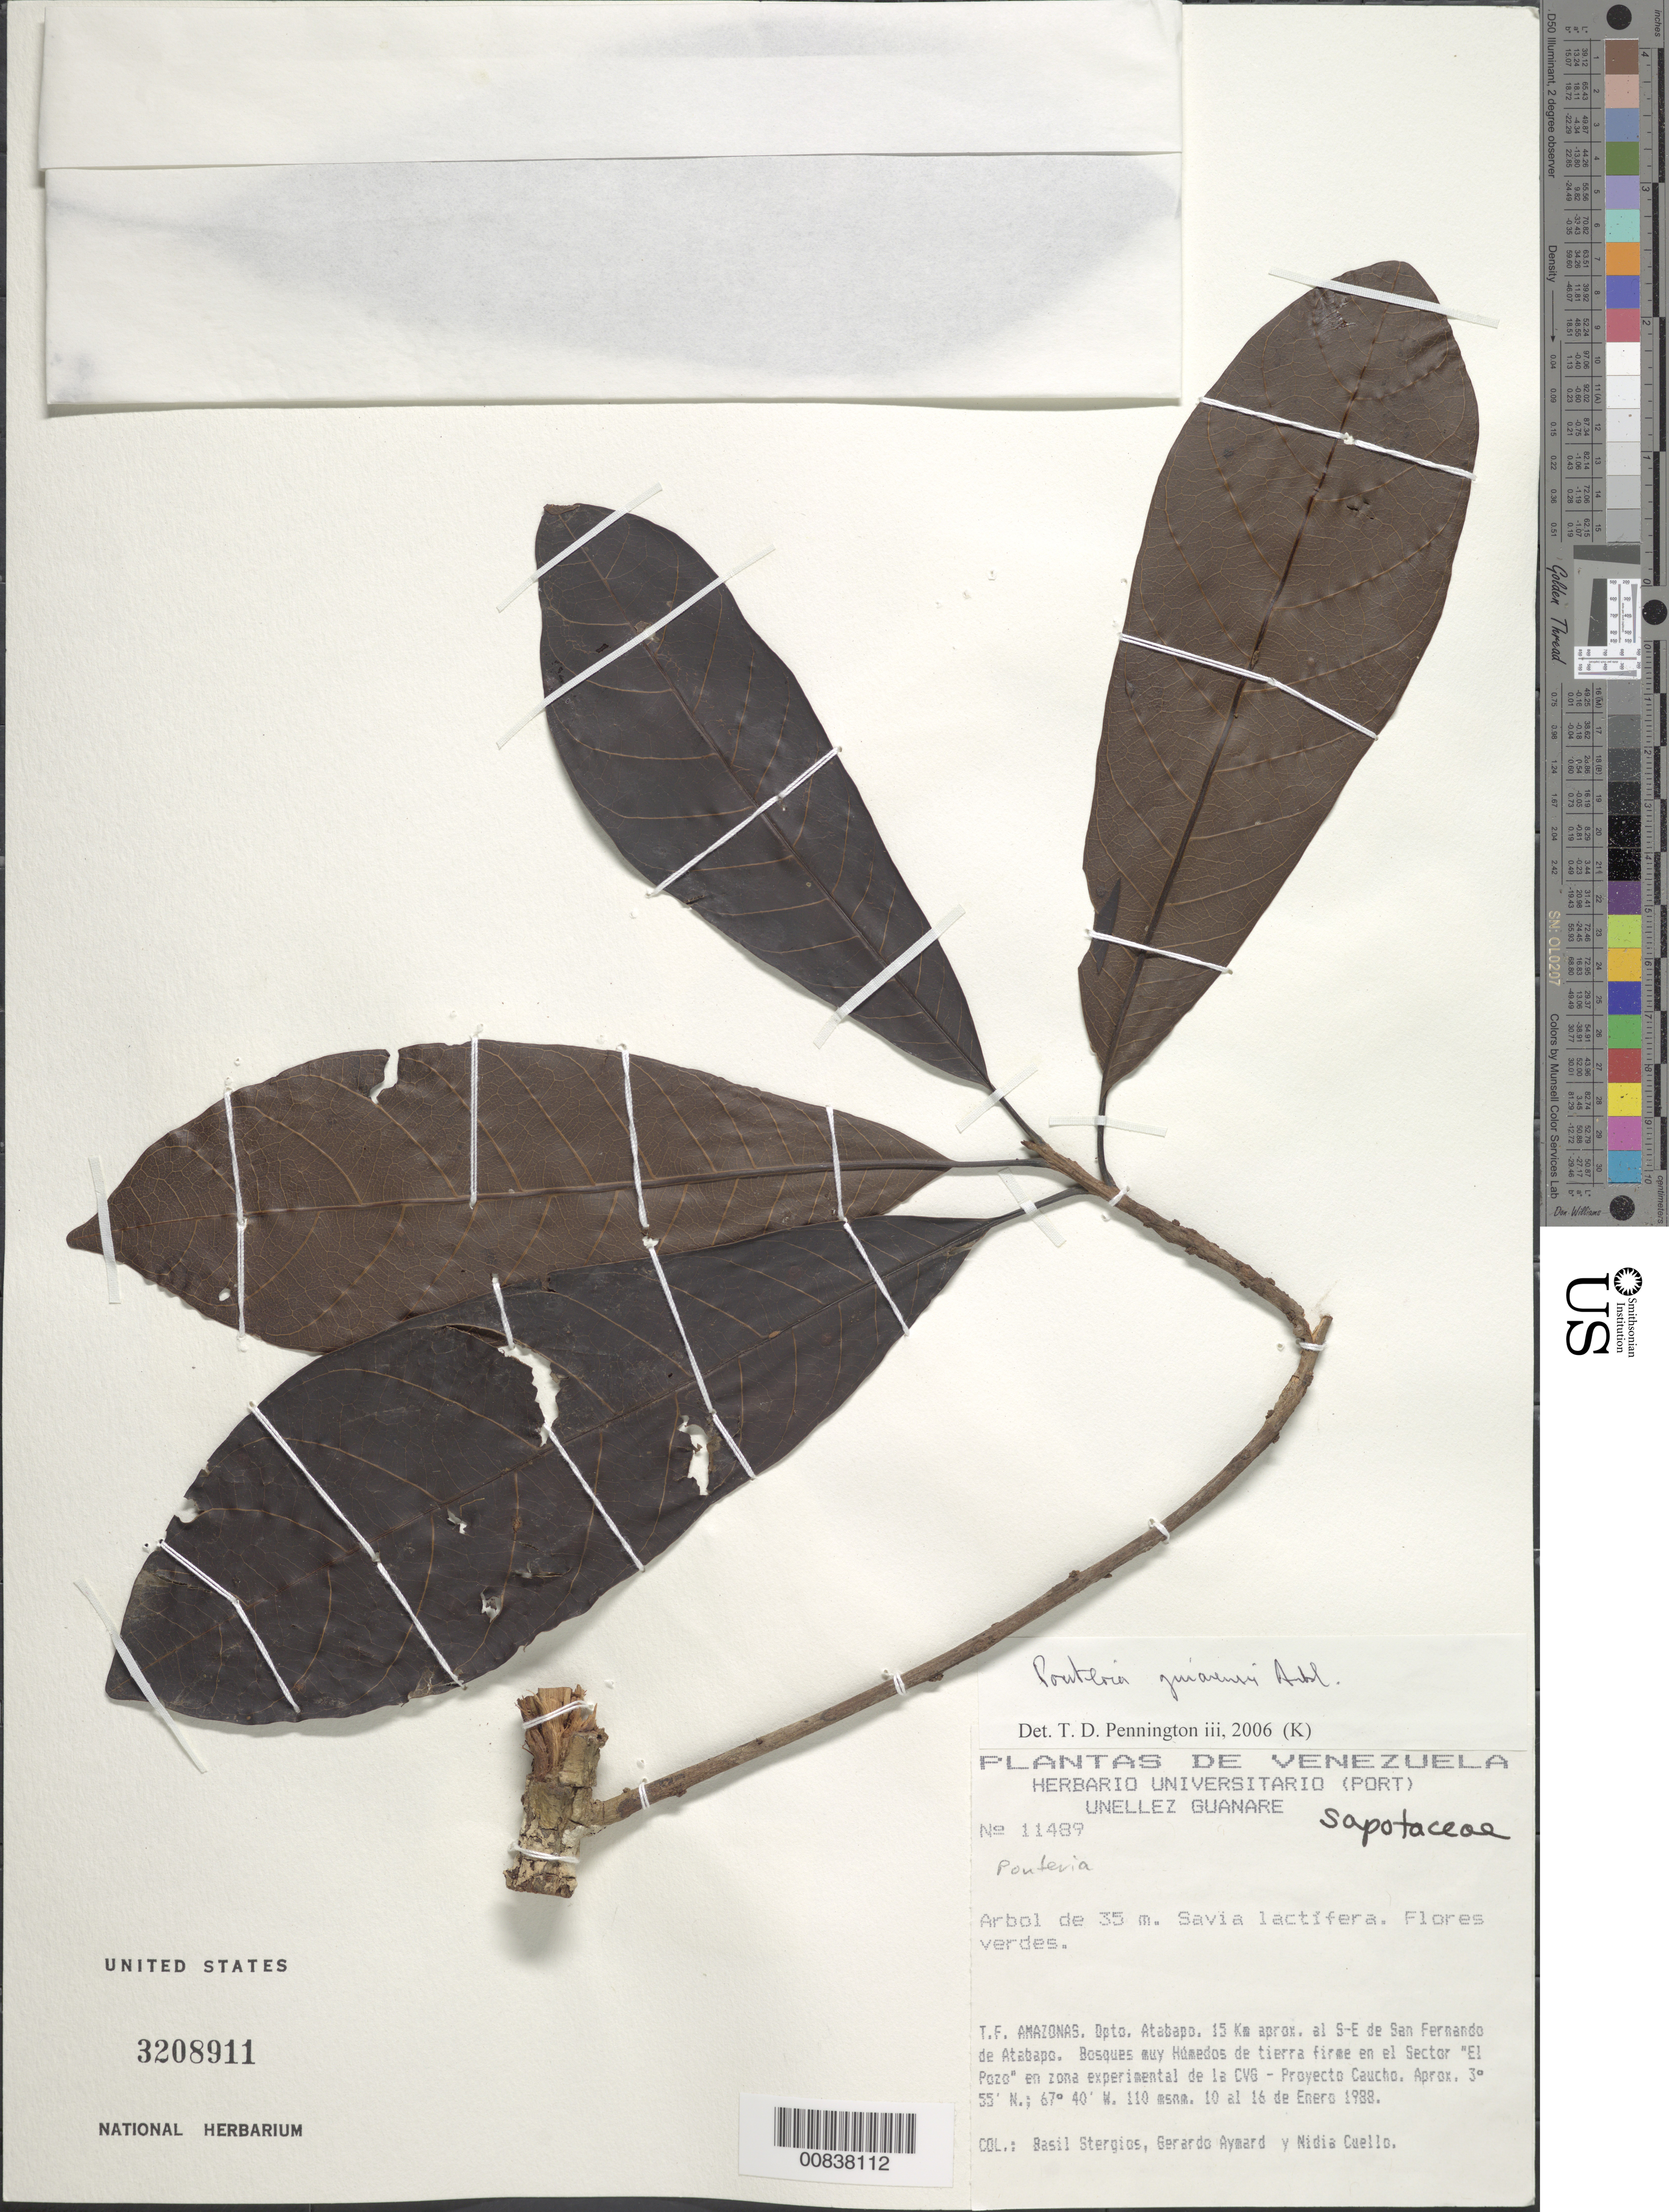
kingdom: Plantae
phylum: Tracheophyta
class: Magnoliopsida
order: Ericales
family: Sapotaceae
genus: Pouteria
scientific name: Pouteria guianensis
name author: Aubl.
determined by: Pennington, T. D., (K)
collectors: B. G. Stergios, G. A. Aymard & N. L. Cuello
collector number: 11489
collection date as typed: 10-Jan-88 to 16-Jan-88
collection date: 1988-01-10/1988-01-16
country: Venezuela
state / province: Amazonas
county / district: Atabapo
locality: San Fernando de Atabapo, 15 km al SE, en el sector "El Pozo"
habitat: Bosques muy humidos de tierra firme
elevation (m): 110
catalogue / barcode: US 3208911